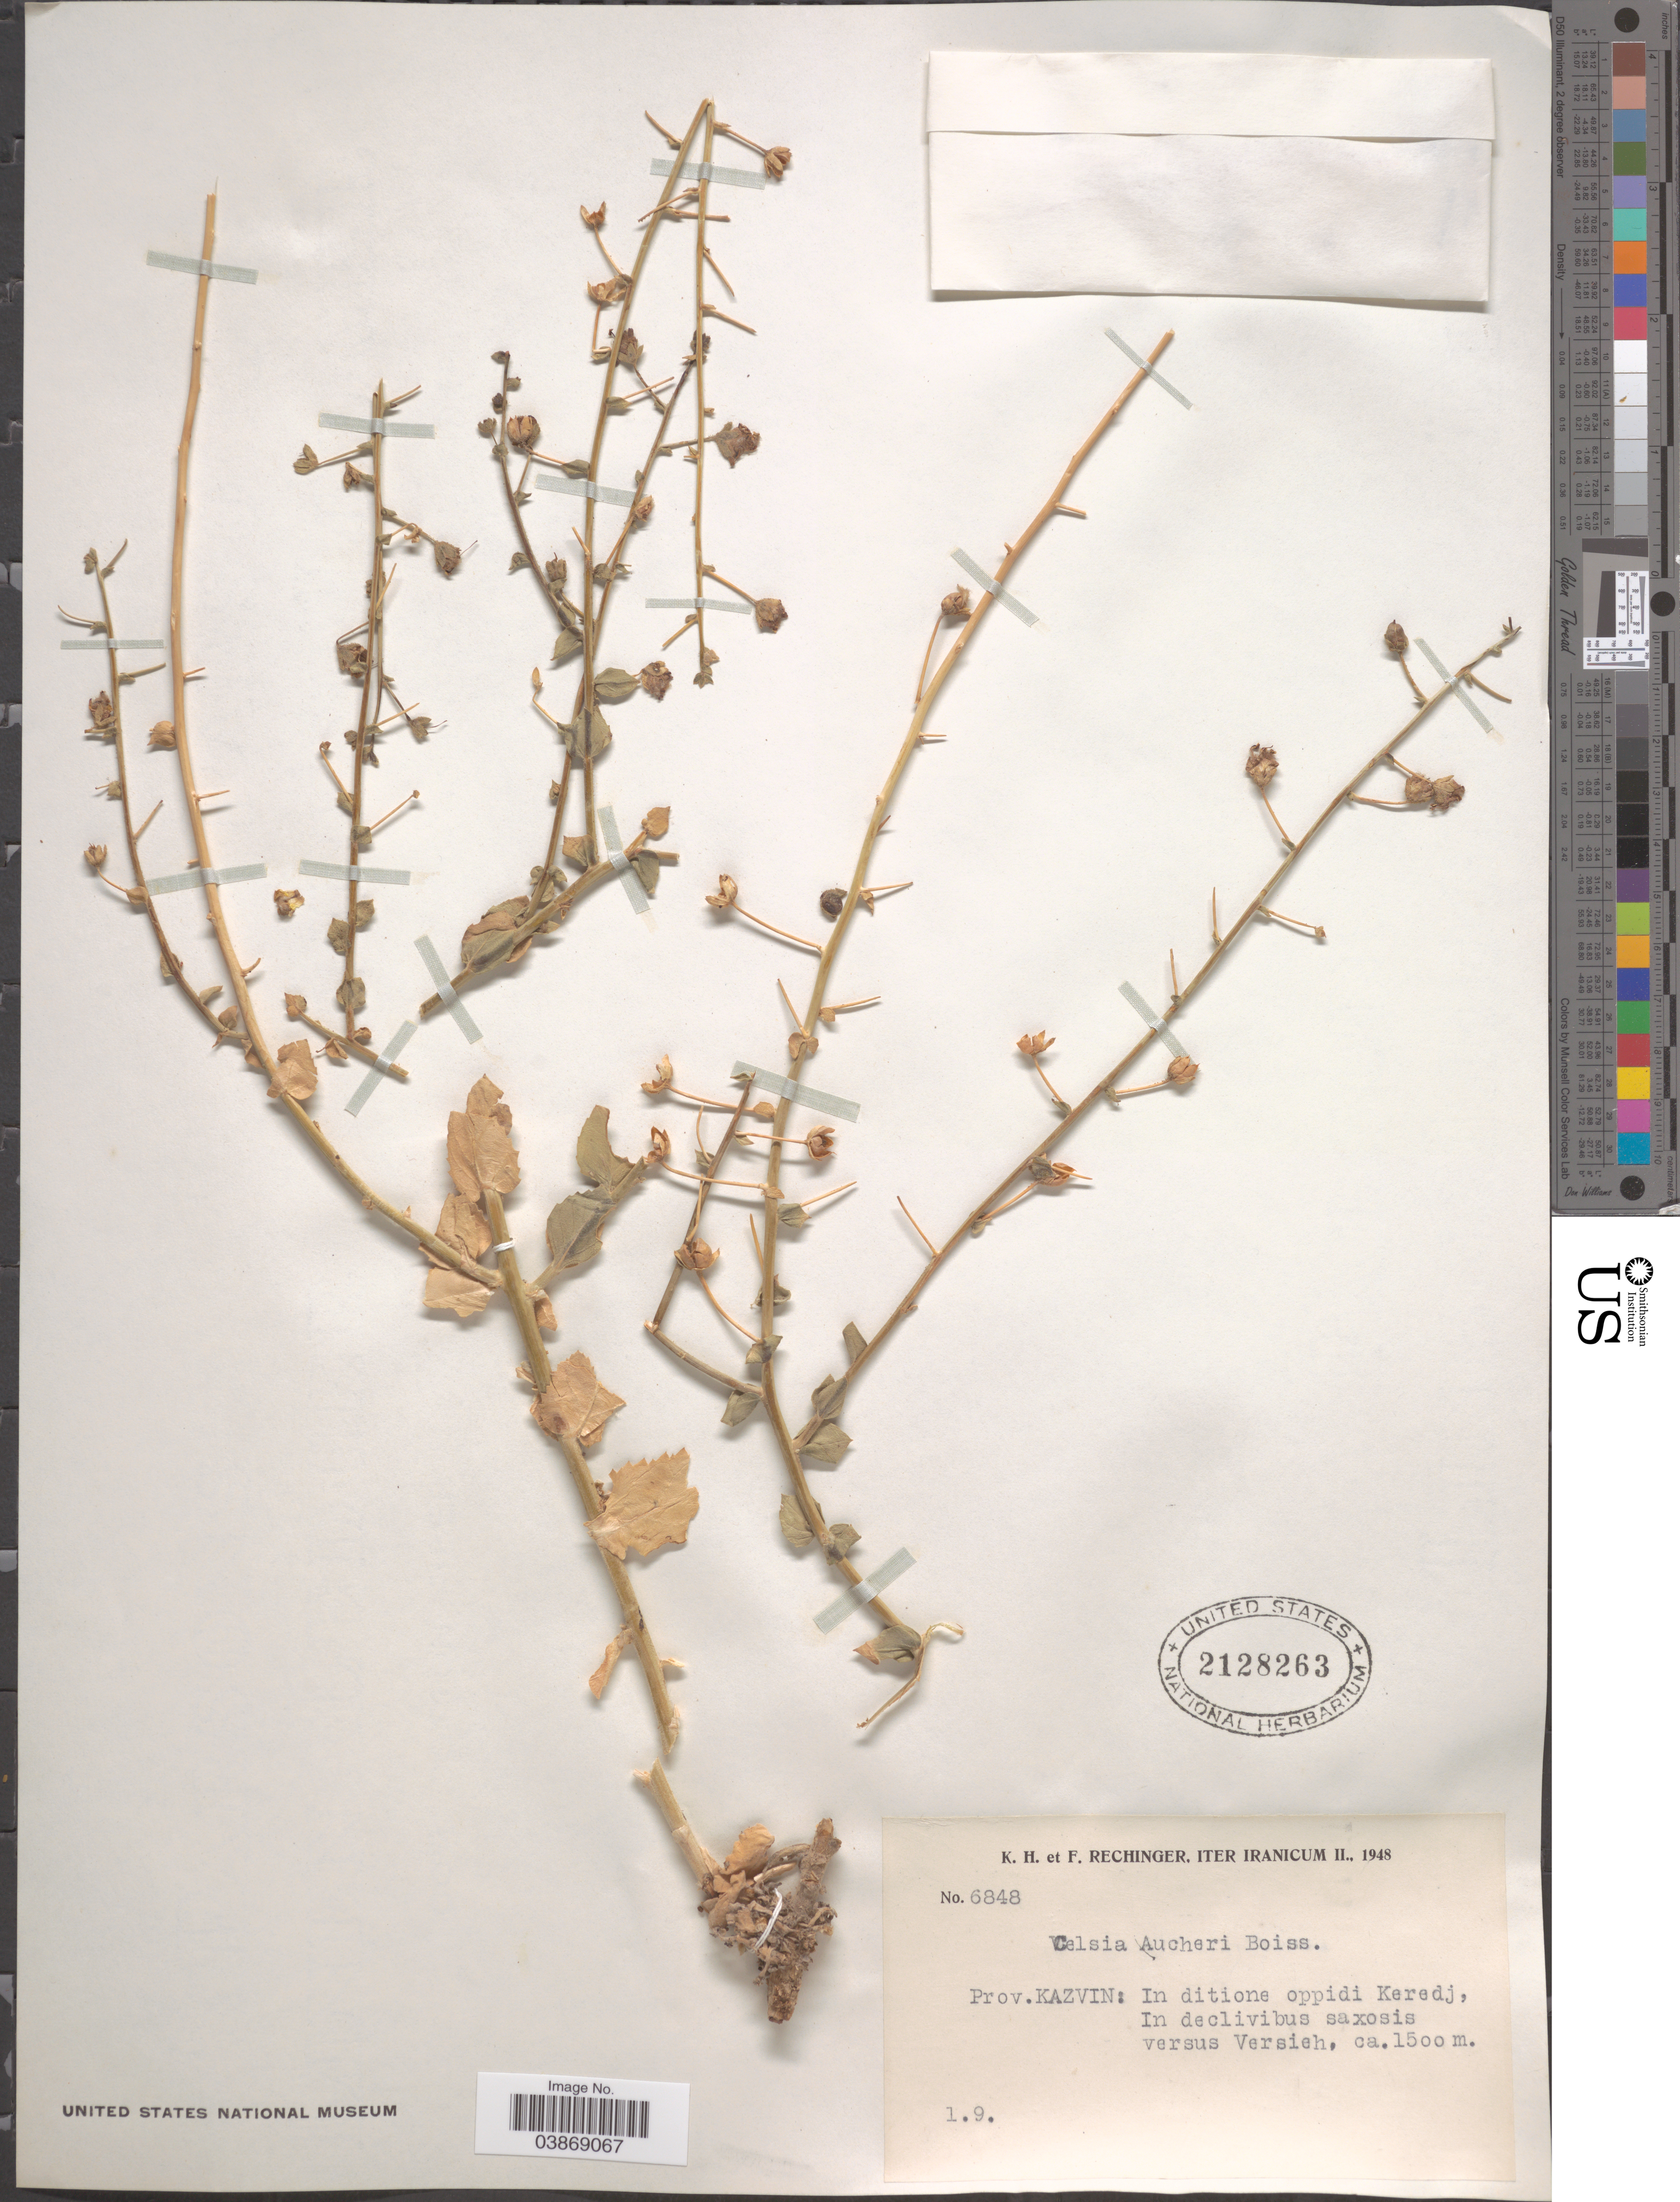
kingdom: Plantae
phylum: Tracheophyta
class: Magnoliopsida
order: Lamiales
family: Scrophulariaceae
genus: Celsia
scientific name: Celsia aucheri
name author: Boiss.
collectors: K. H. Rechinger & F. Rechinger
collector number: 6848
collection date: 1948-09-01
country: Iran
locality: Prov. Kazvin: In ditione oppidi Keredj, In declivibus saxosis versus Versieh.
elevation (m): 1500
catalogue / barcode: US 2128263